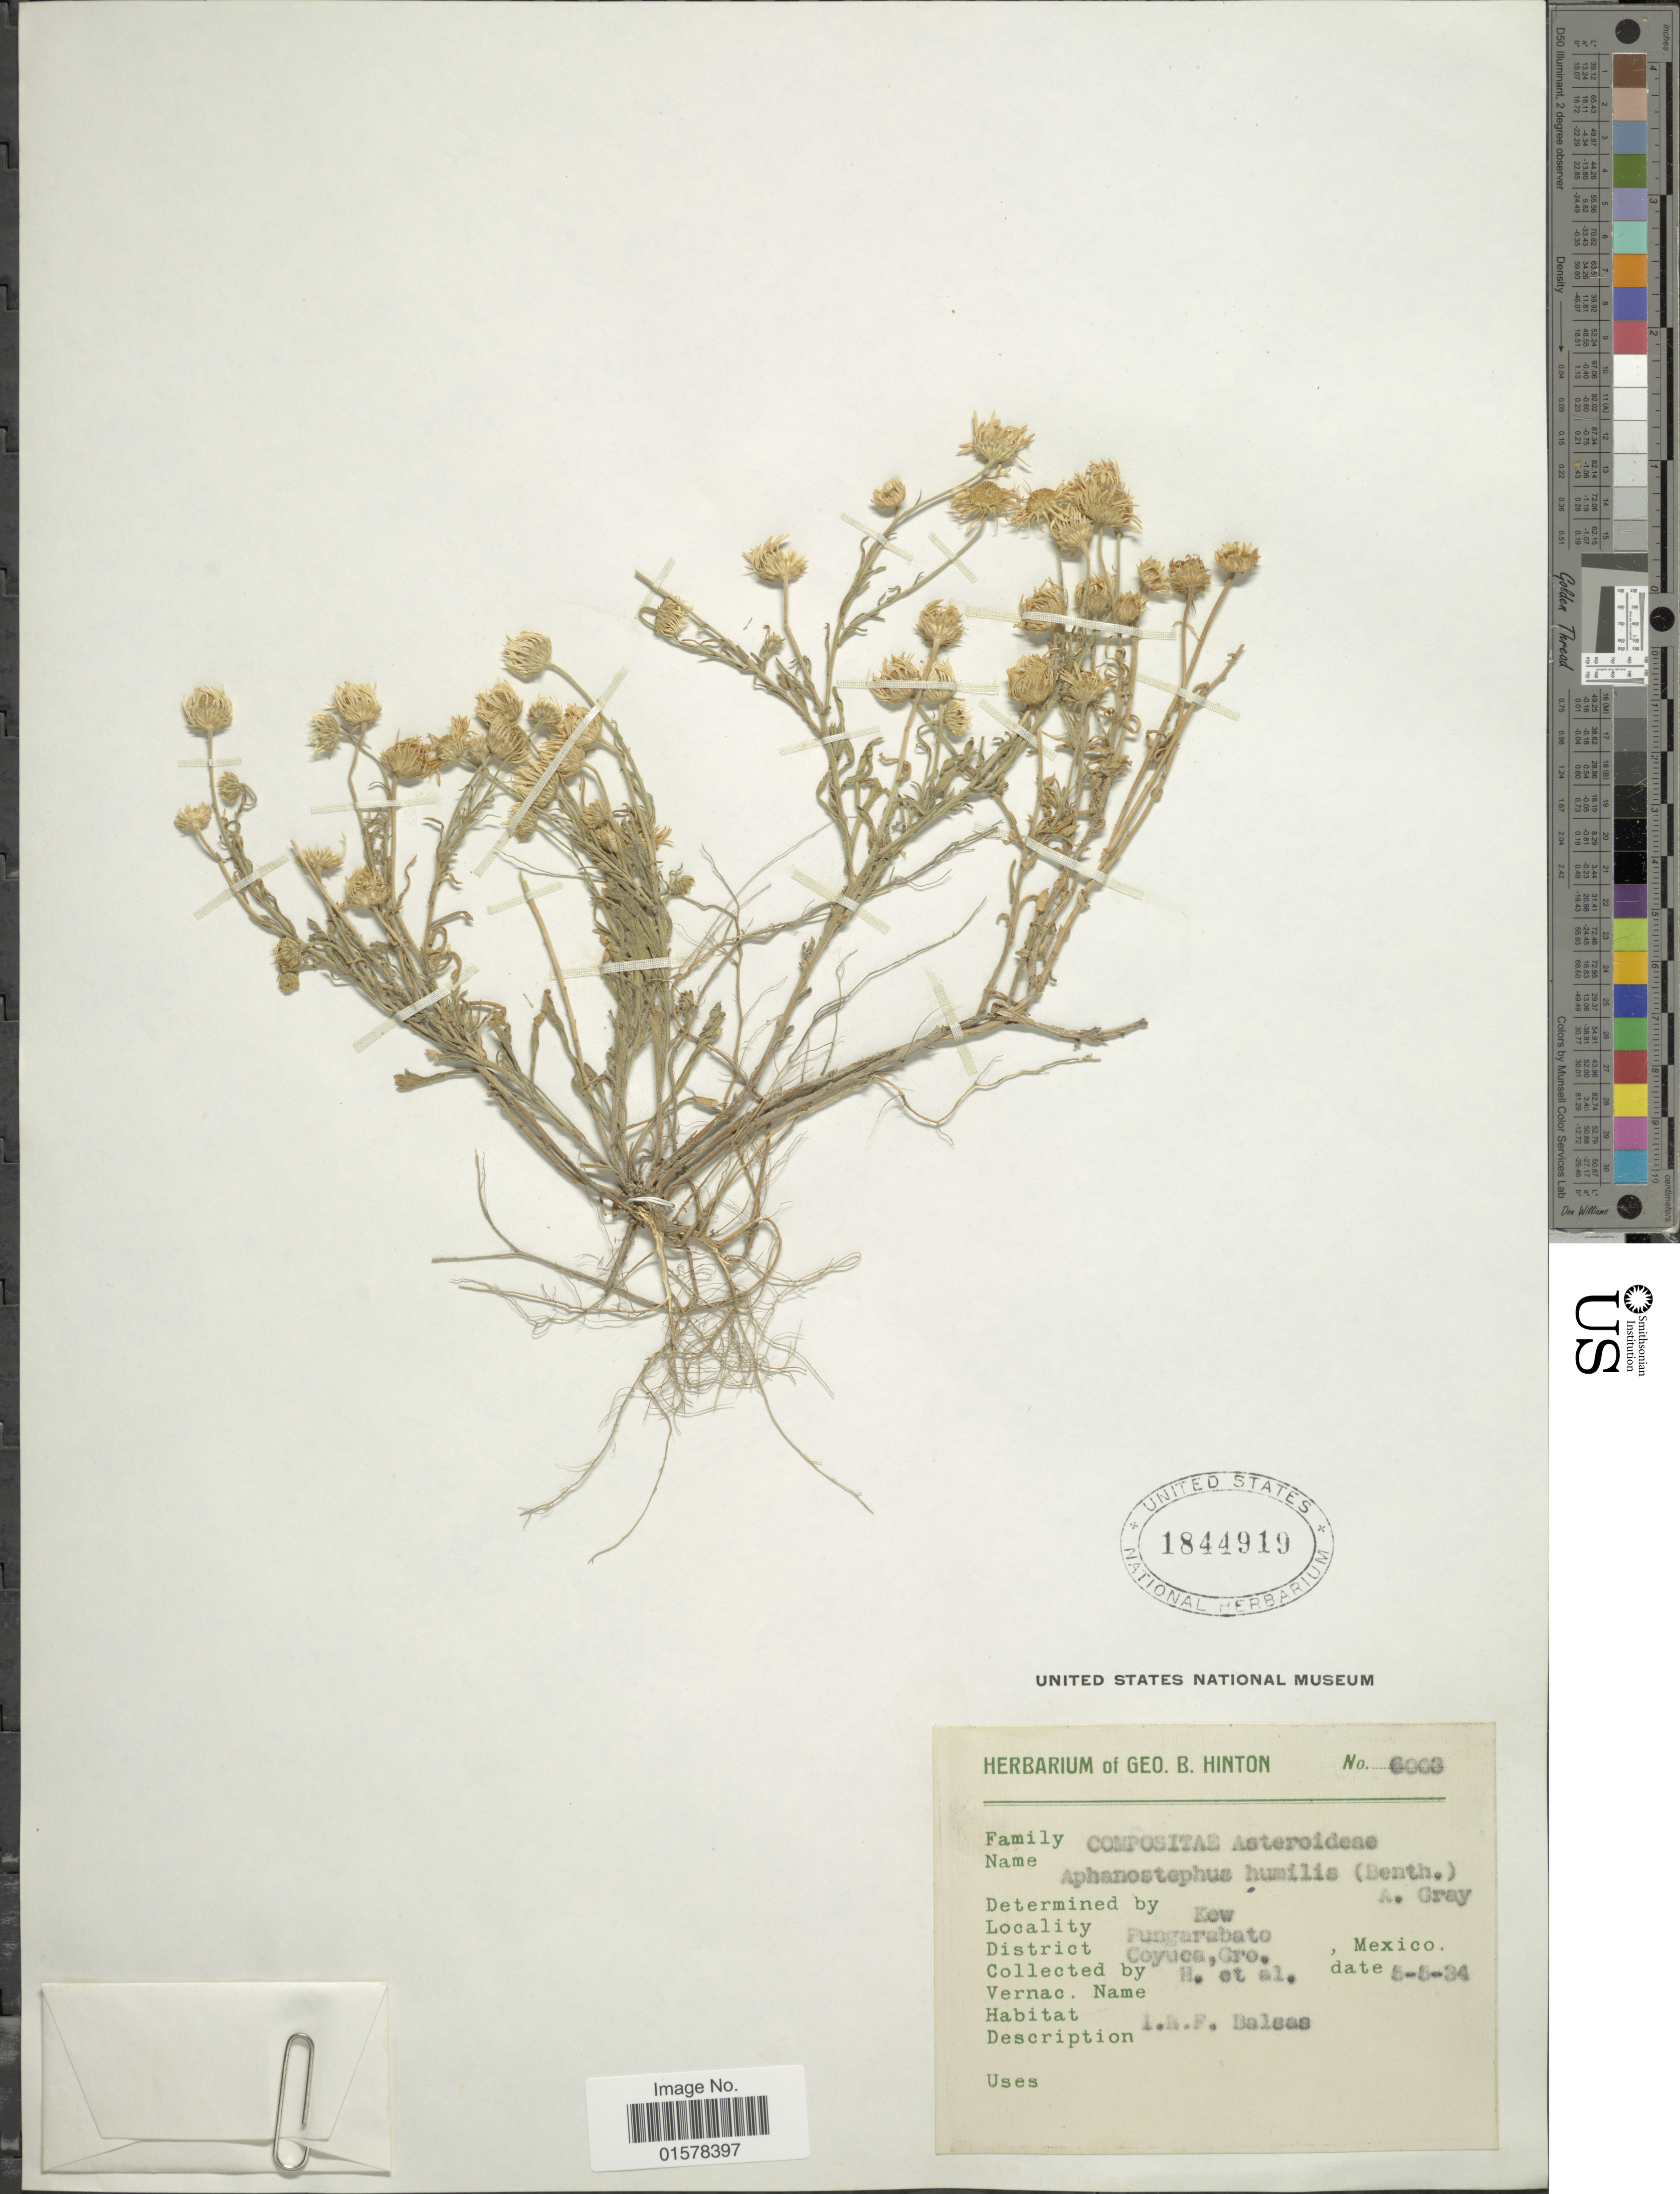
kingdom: Plantae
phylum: Tracheophyta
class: Magnoliopsida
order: Asterales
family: Asteraceae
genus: Aphanostephus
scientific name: Aphanostephus ramosissimus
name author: DC.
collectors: G. B. Hinton & et al.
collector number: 6003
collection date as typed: Transcribed d/m/y: 5/8/34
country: Mexico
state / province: Guerrero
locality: Fungarabato, District Coyuca, Gro. Mexico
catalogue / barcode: US 1844919